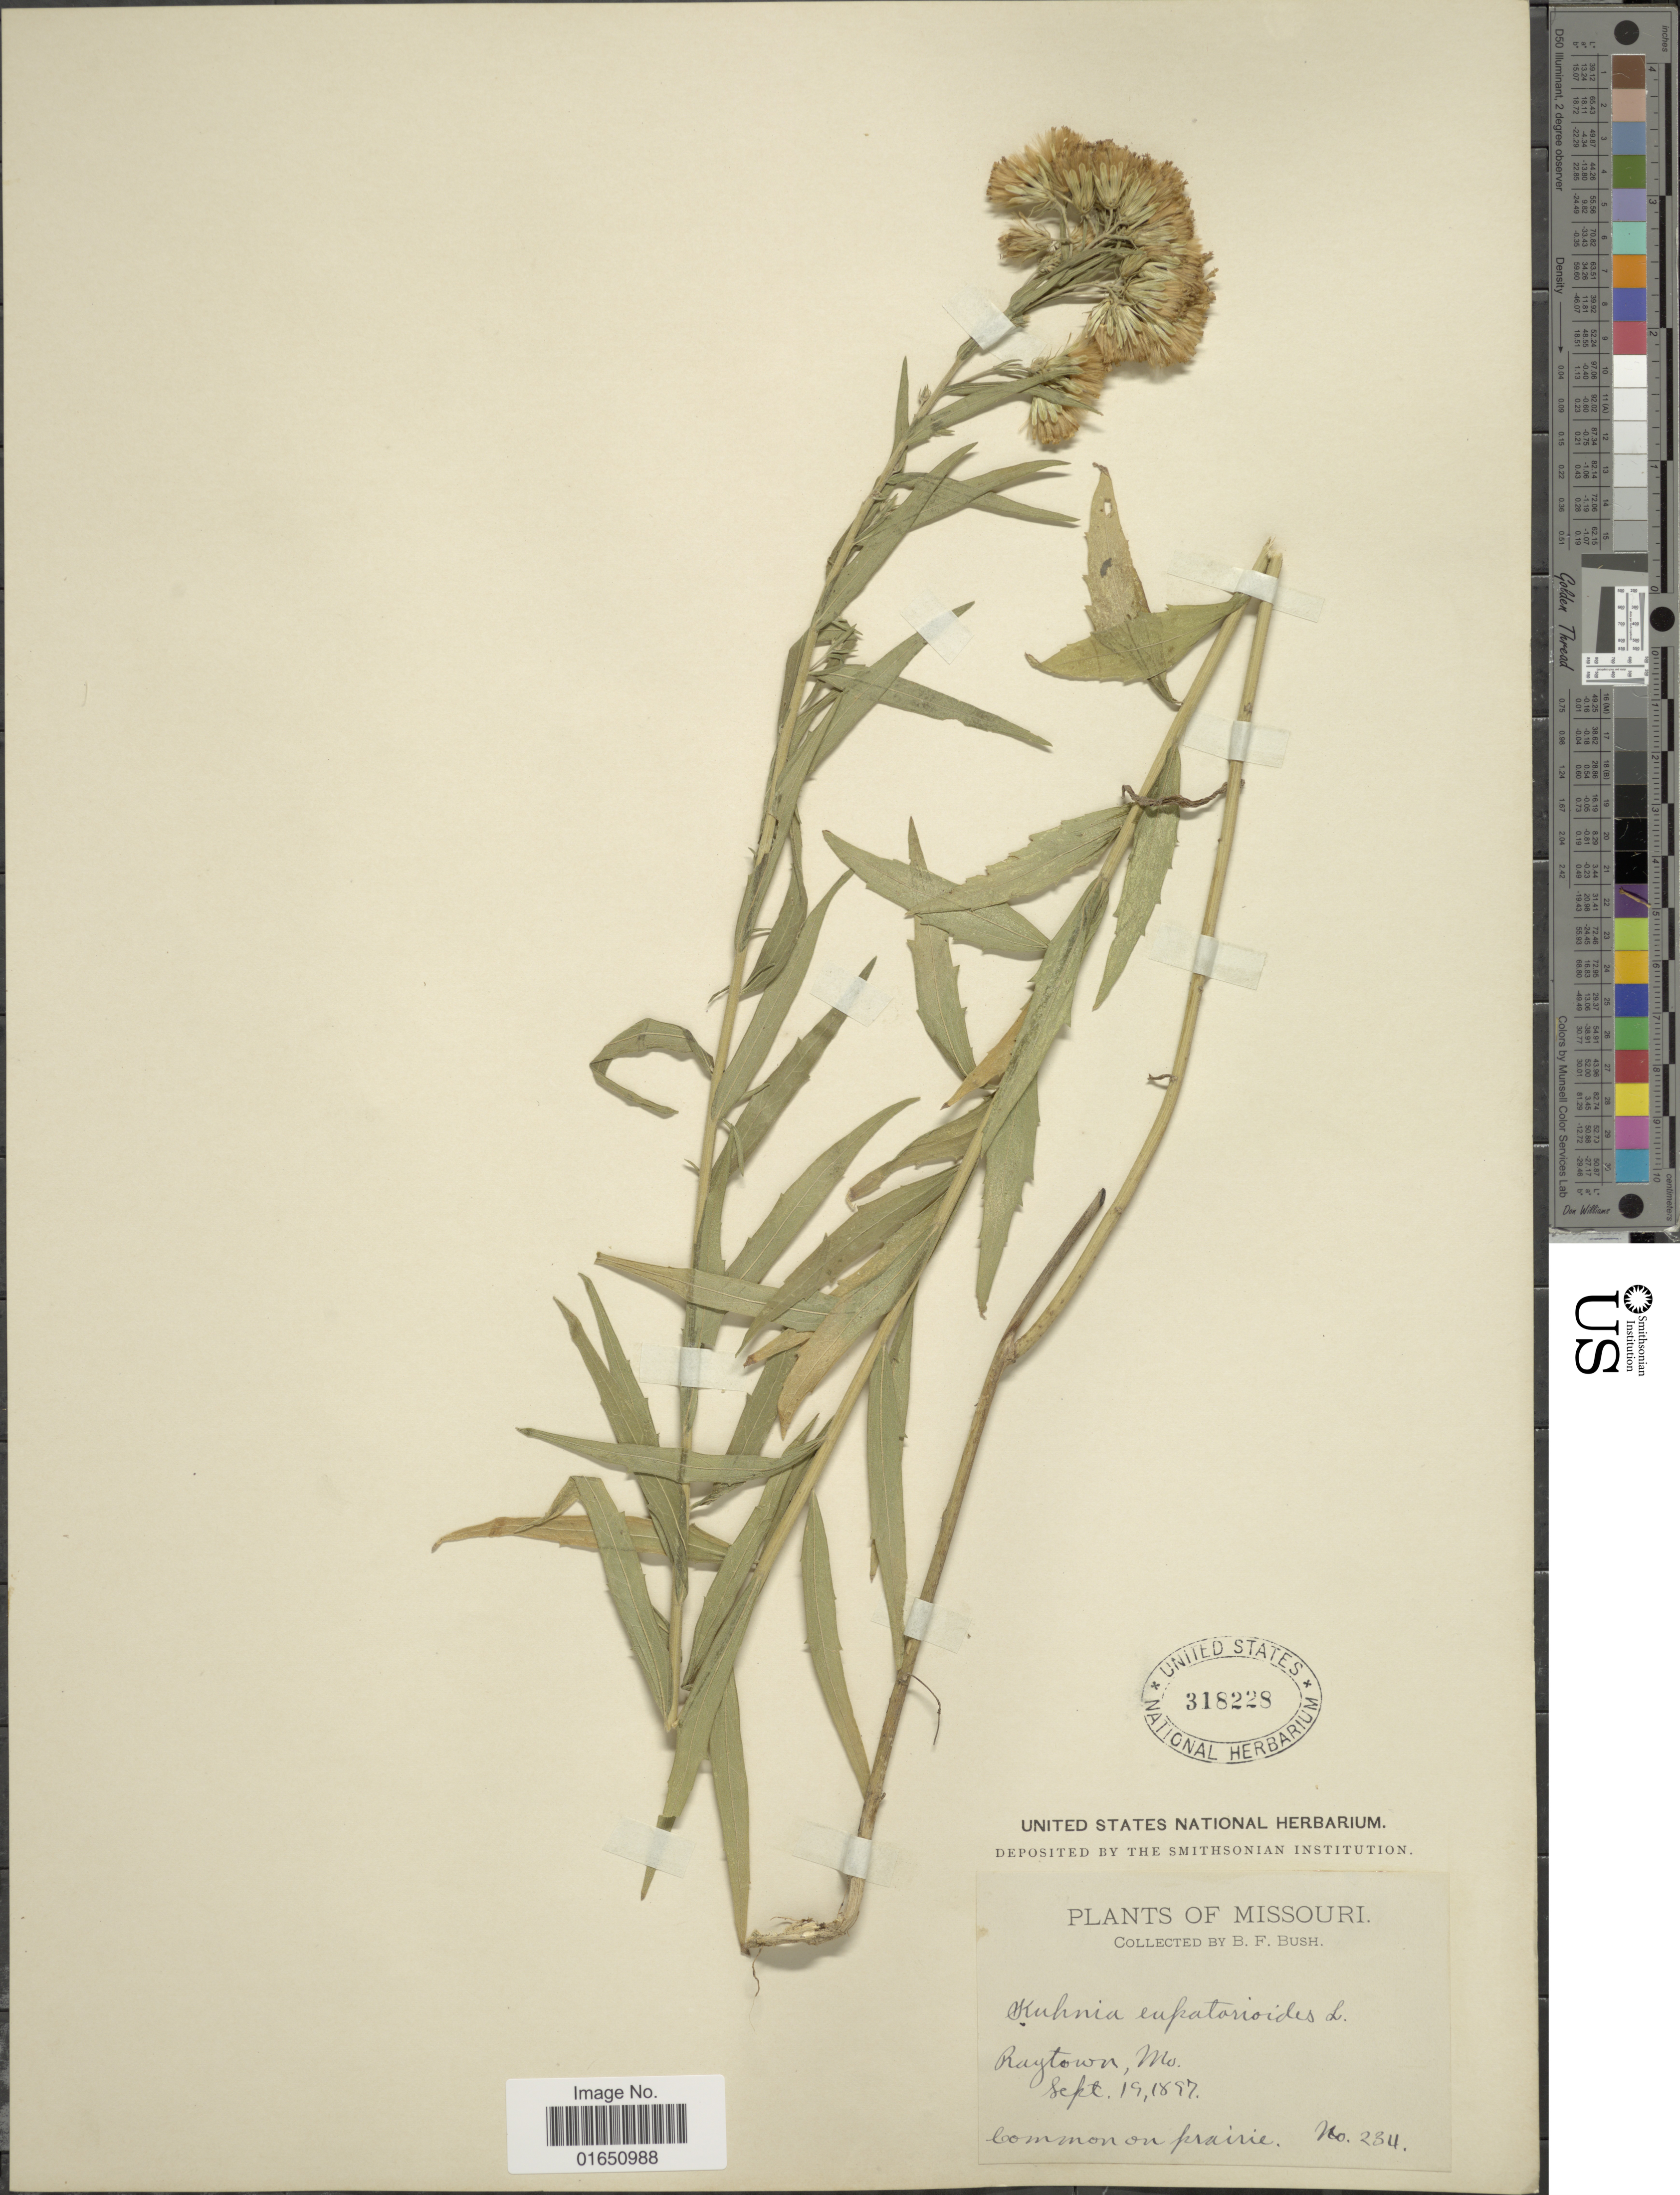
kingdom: Plantae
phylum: Tracheophyta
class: Magnoliopsida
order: Asterales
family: Asteraceae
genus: Brickellia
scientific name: Brickellia eupatorioides var. corymbulosa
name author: (Torr. & A. Gray) Shinners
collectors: B. F. Bush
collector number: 234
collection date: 1897-09-19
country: United States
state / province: Missouri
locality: Raytown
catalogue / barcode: US 318228